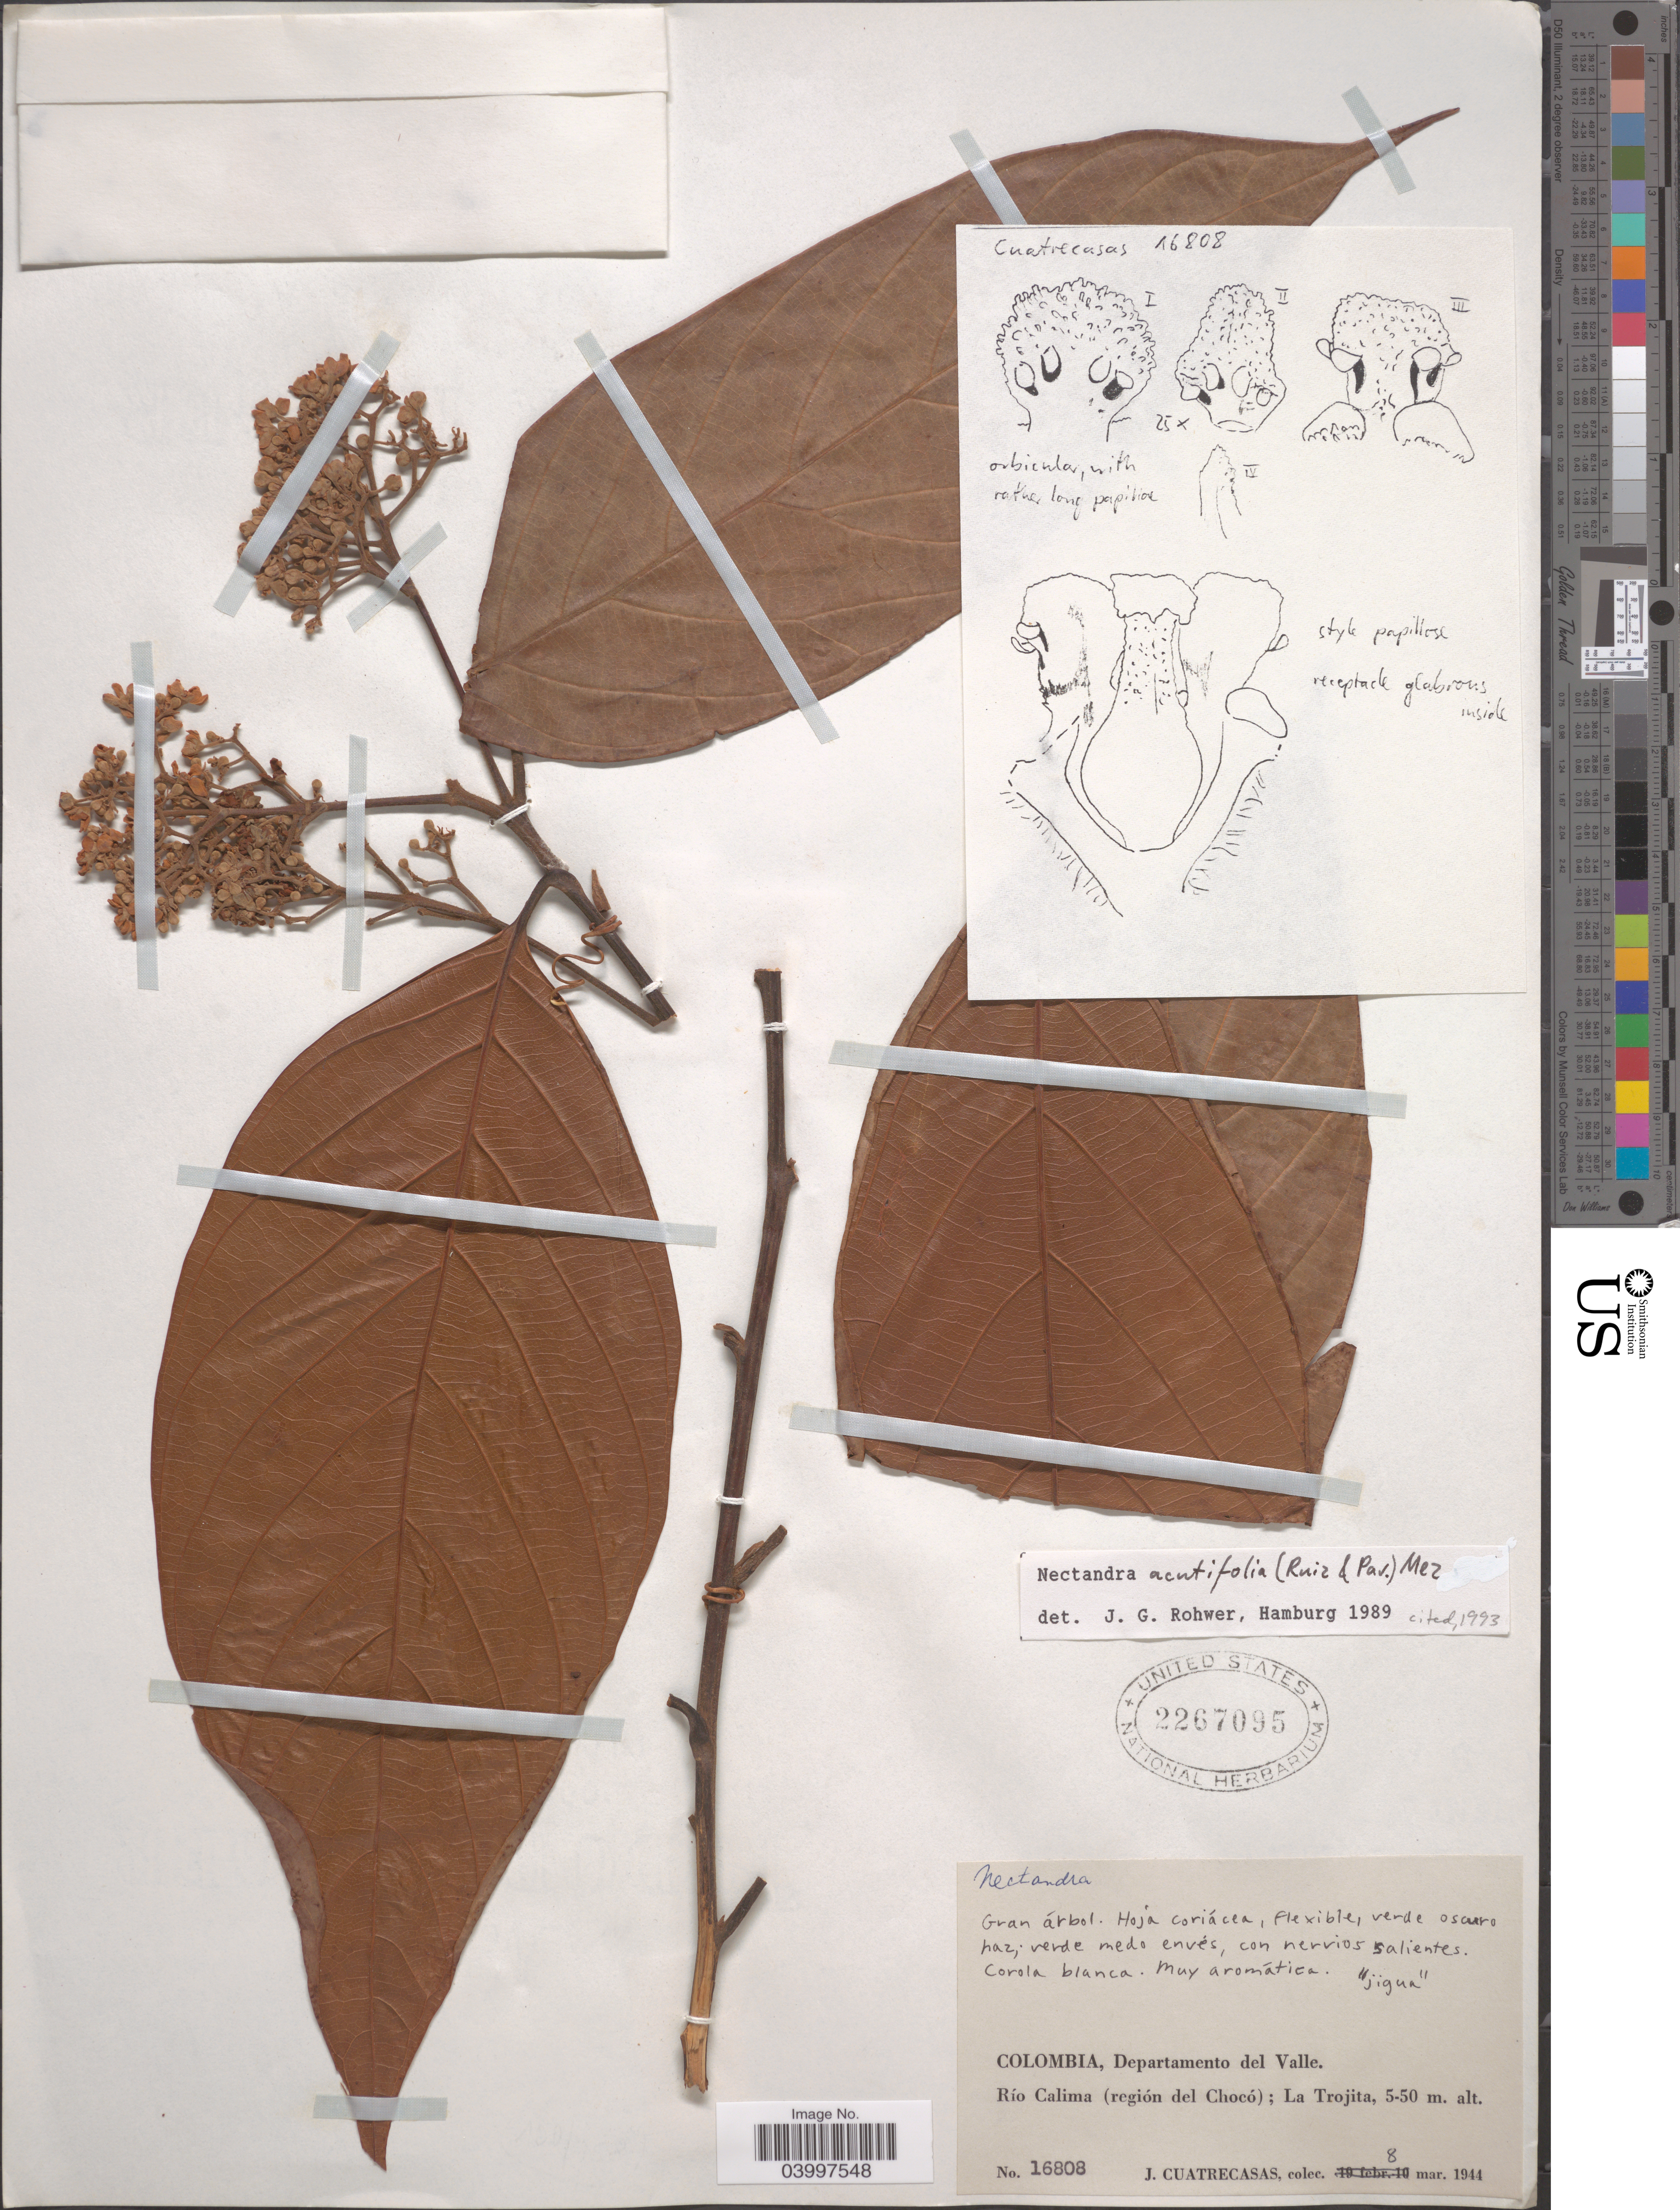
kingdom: Plantae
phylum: Tracheophyta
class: Magnoliopsida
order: Laurales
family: Lauraceae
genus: Nectandra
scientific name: Nectandra acutifolia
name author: (Ruiz & Pav.) Mez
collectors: J. Cuatrecasas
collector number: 16808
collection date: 1944-03-08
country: Colombia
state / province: Valle del Cauca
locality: Departamento del Valle. Río Calima ( región del Chocó); La Trojita.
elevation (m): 5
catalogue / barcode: US 2267095